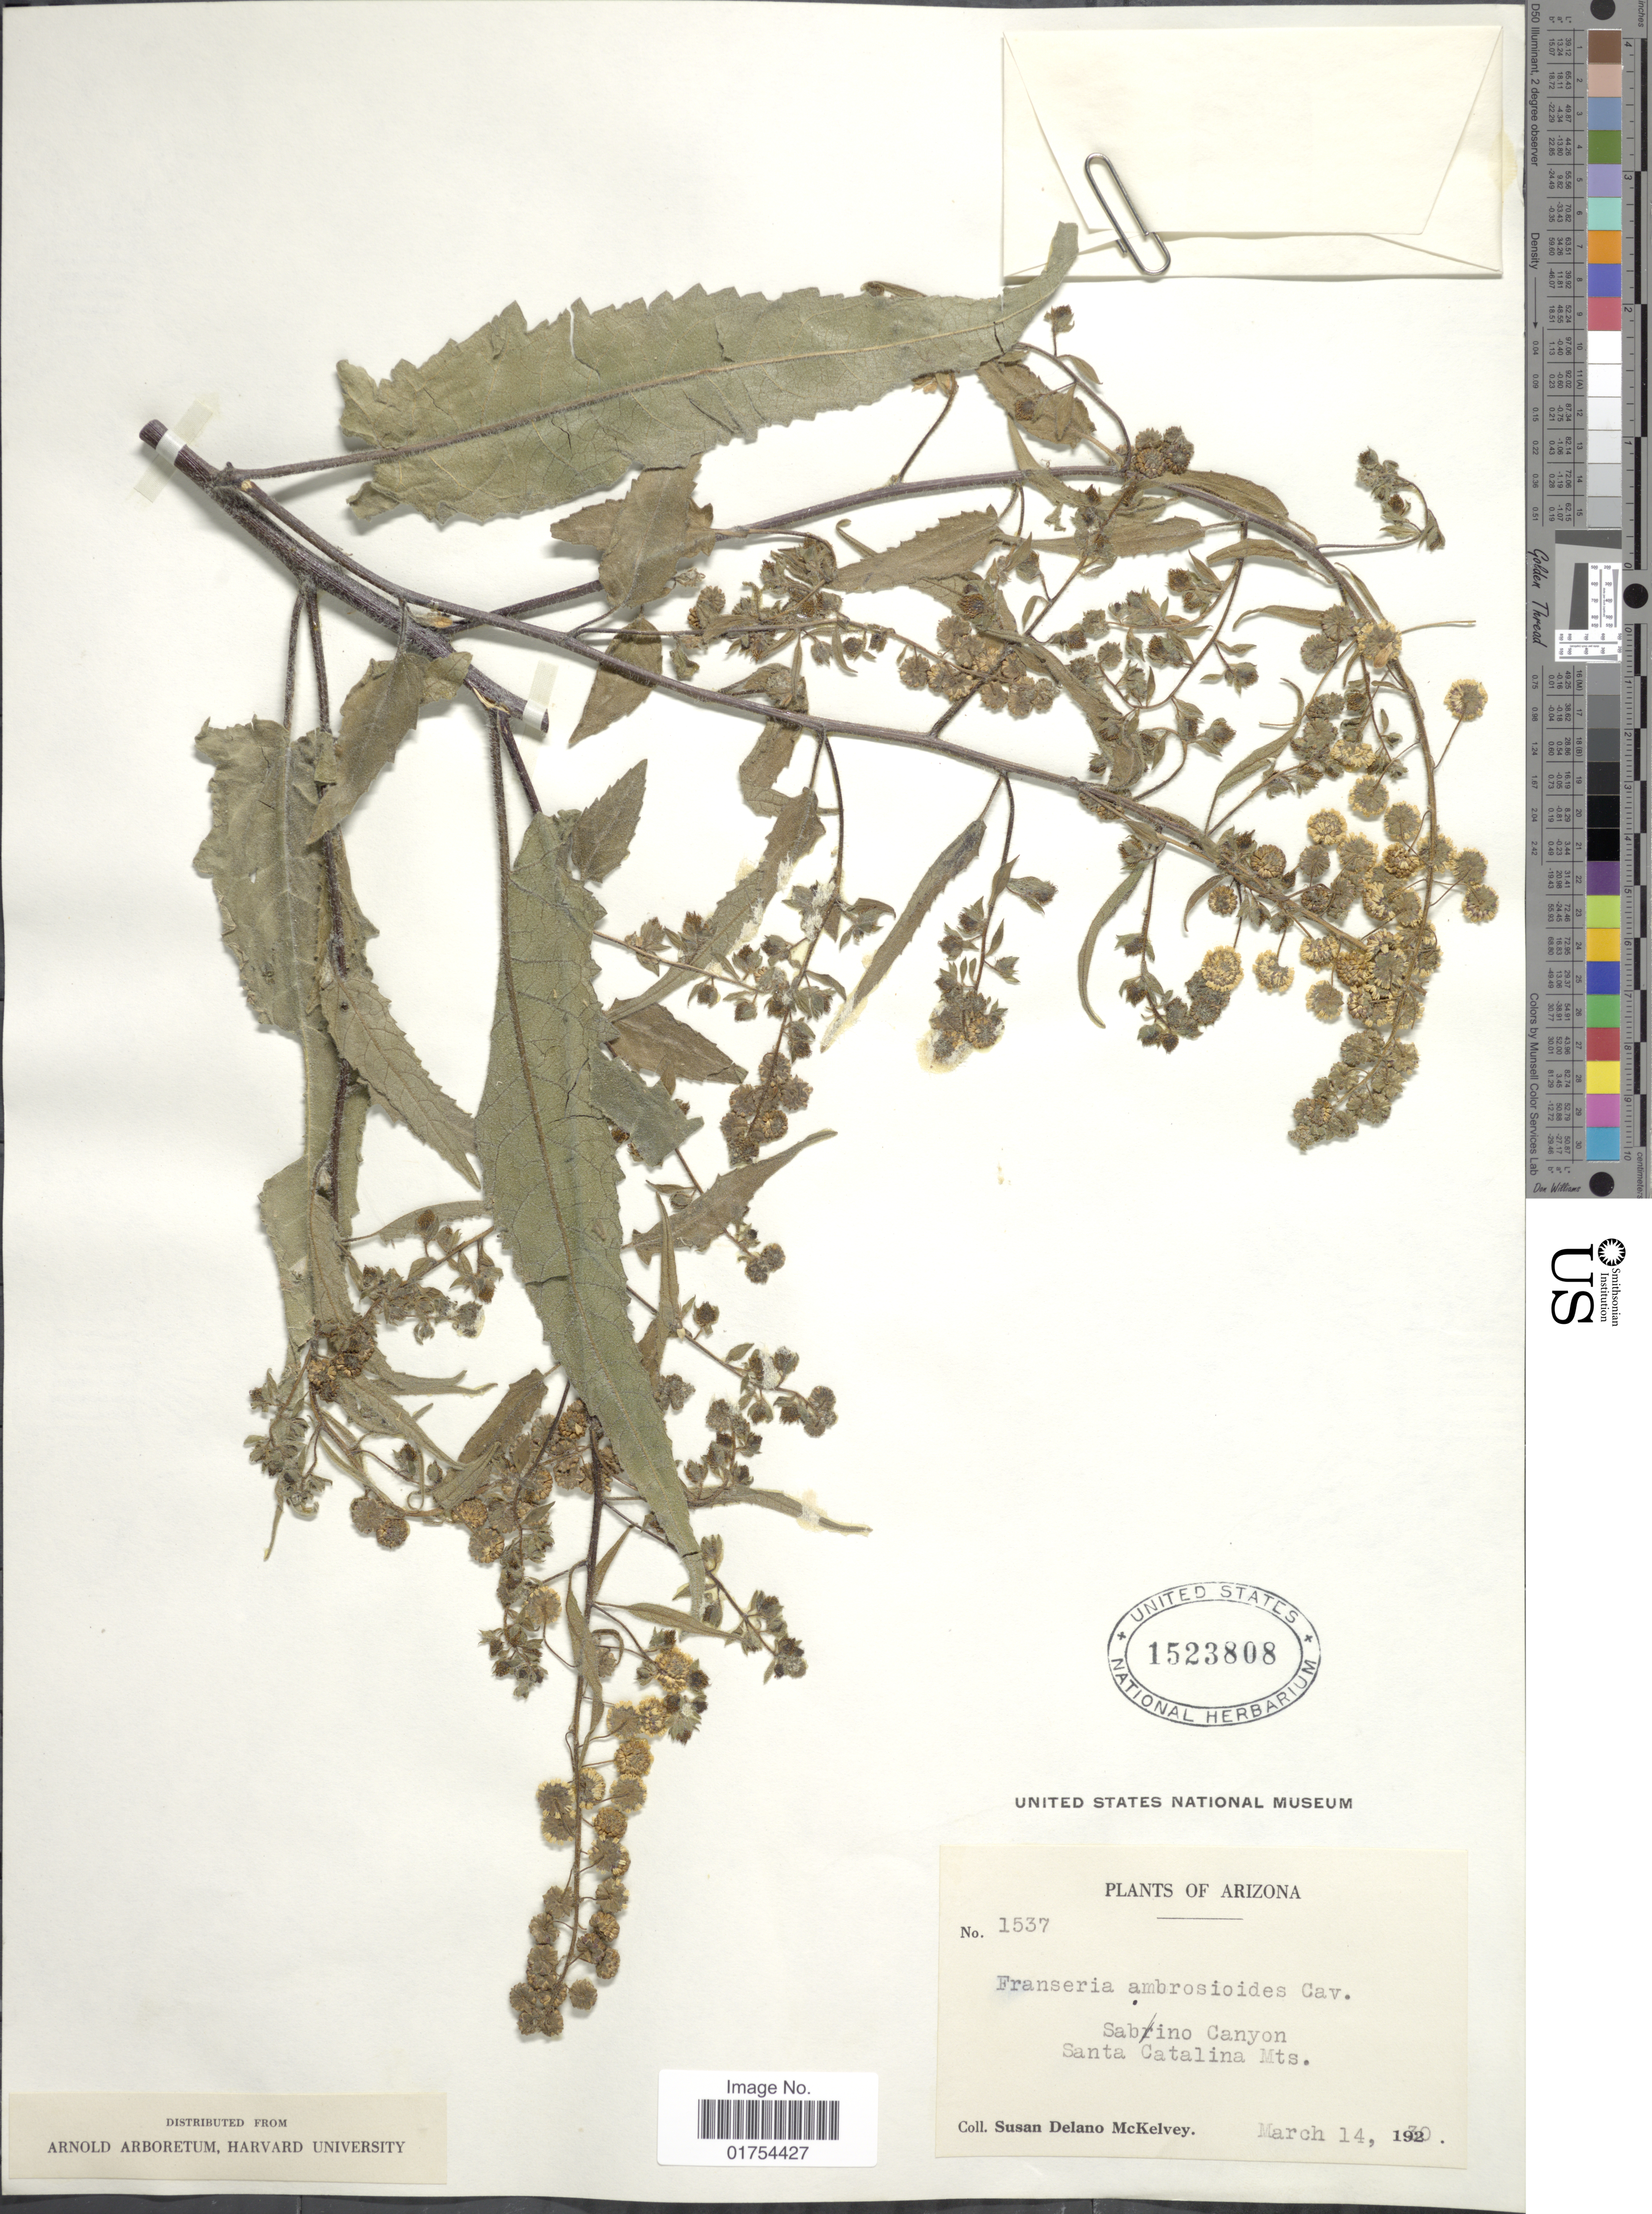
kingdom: Plantae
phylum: Tracheophyta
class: Magnoliopsida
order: Asterales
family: Asteraceae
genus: Franseria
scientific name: Franseria ambrosioides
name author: Cav.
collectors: S. A. McKelvey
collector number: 1537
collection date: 1930-03-14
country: United States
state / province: Arizona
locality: Sabino Canyon, Santa Catalina Mts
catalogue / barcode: US 1523808